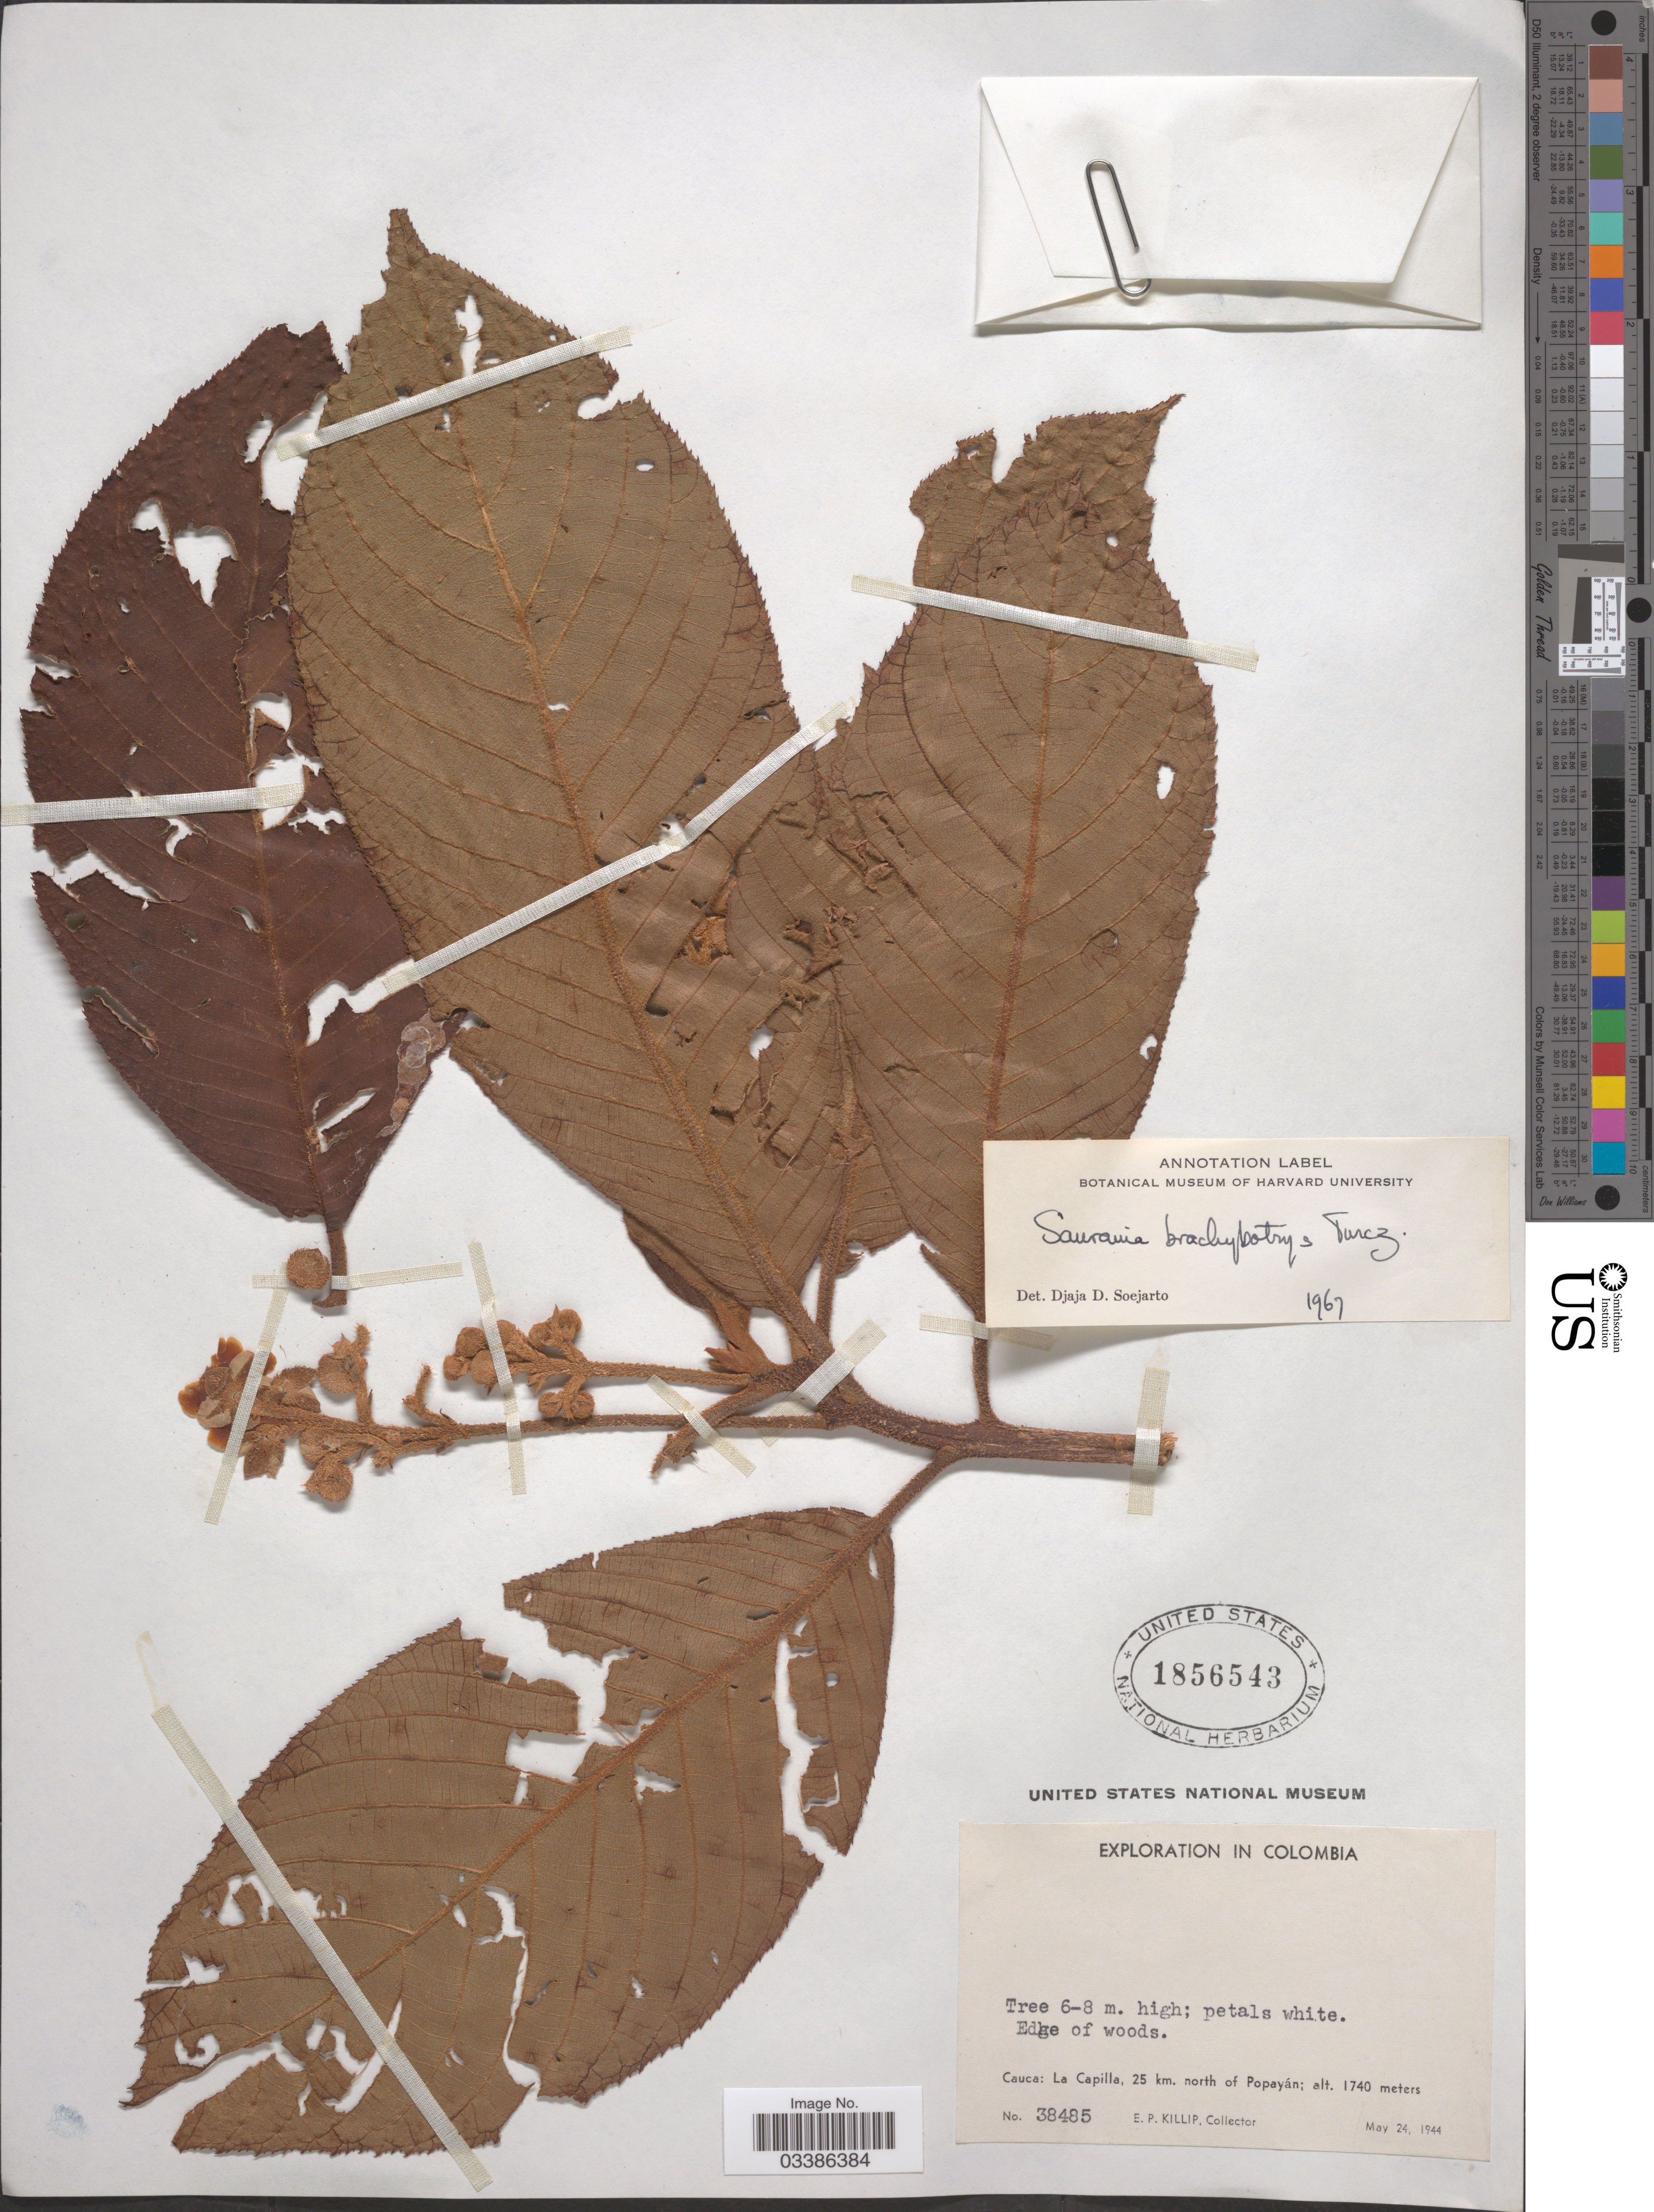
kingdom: Plantae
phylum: Tracheophyta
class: Magnoliopsida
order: Ericales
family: Actinidiaceae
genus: Saurauia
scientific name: Saurauia brachybotrys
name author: Turcz.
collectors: E. P. Killip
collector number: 38485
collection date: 1944-05-24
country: Colombia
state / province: Cauca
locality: Edge of woods. Capilla, 25 km. north of Popayán.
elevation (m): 1740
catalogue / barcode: US 1856543